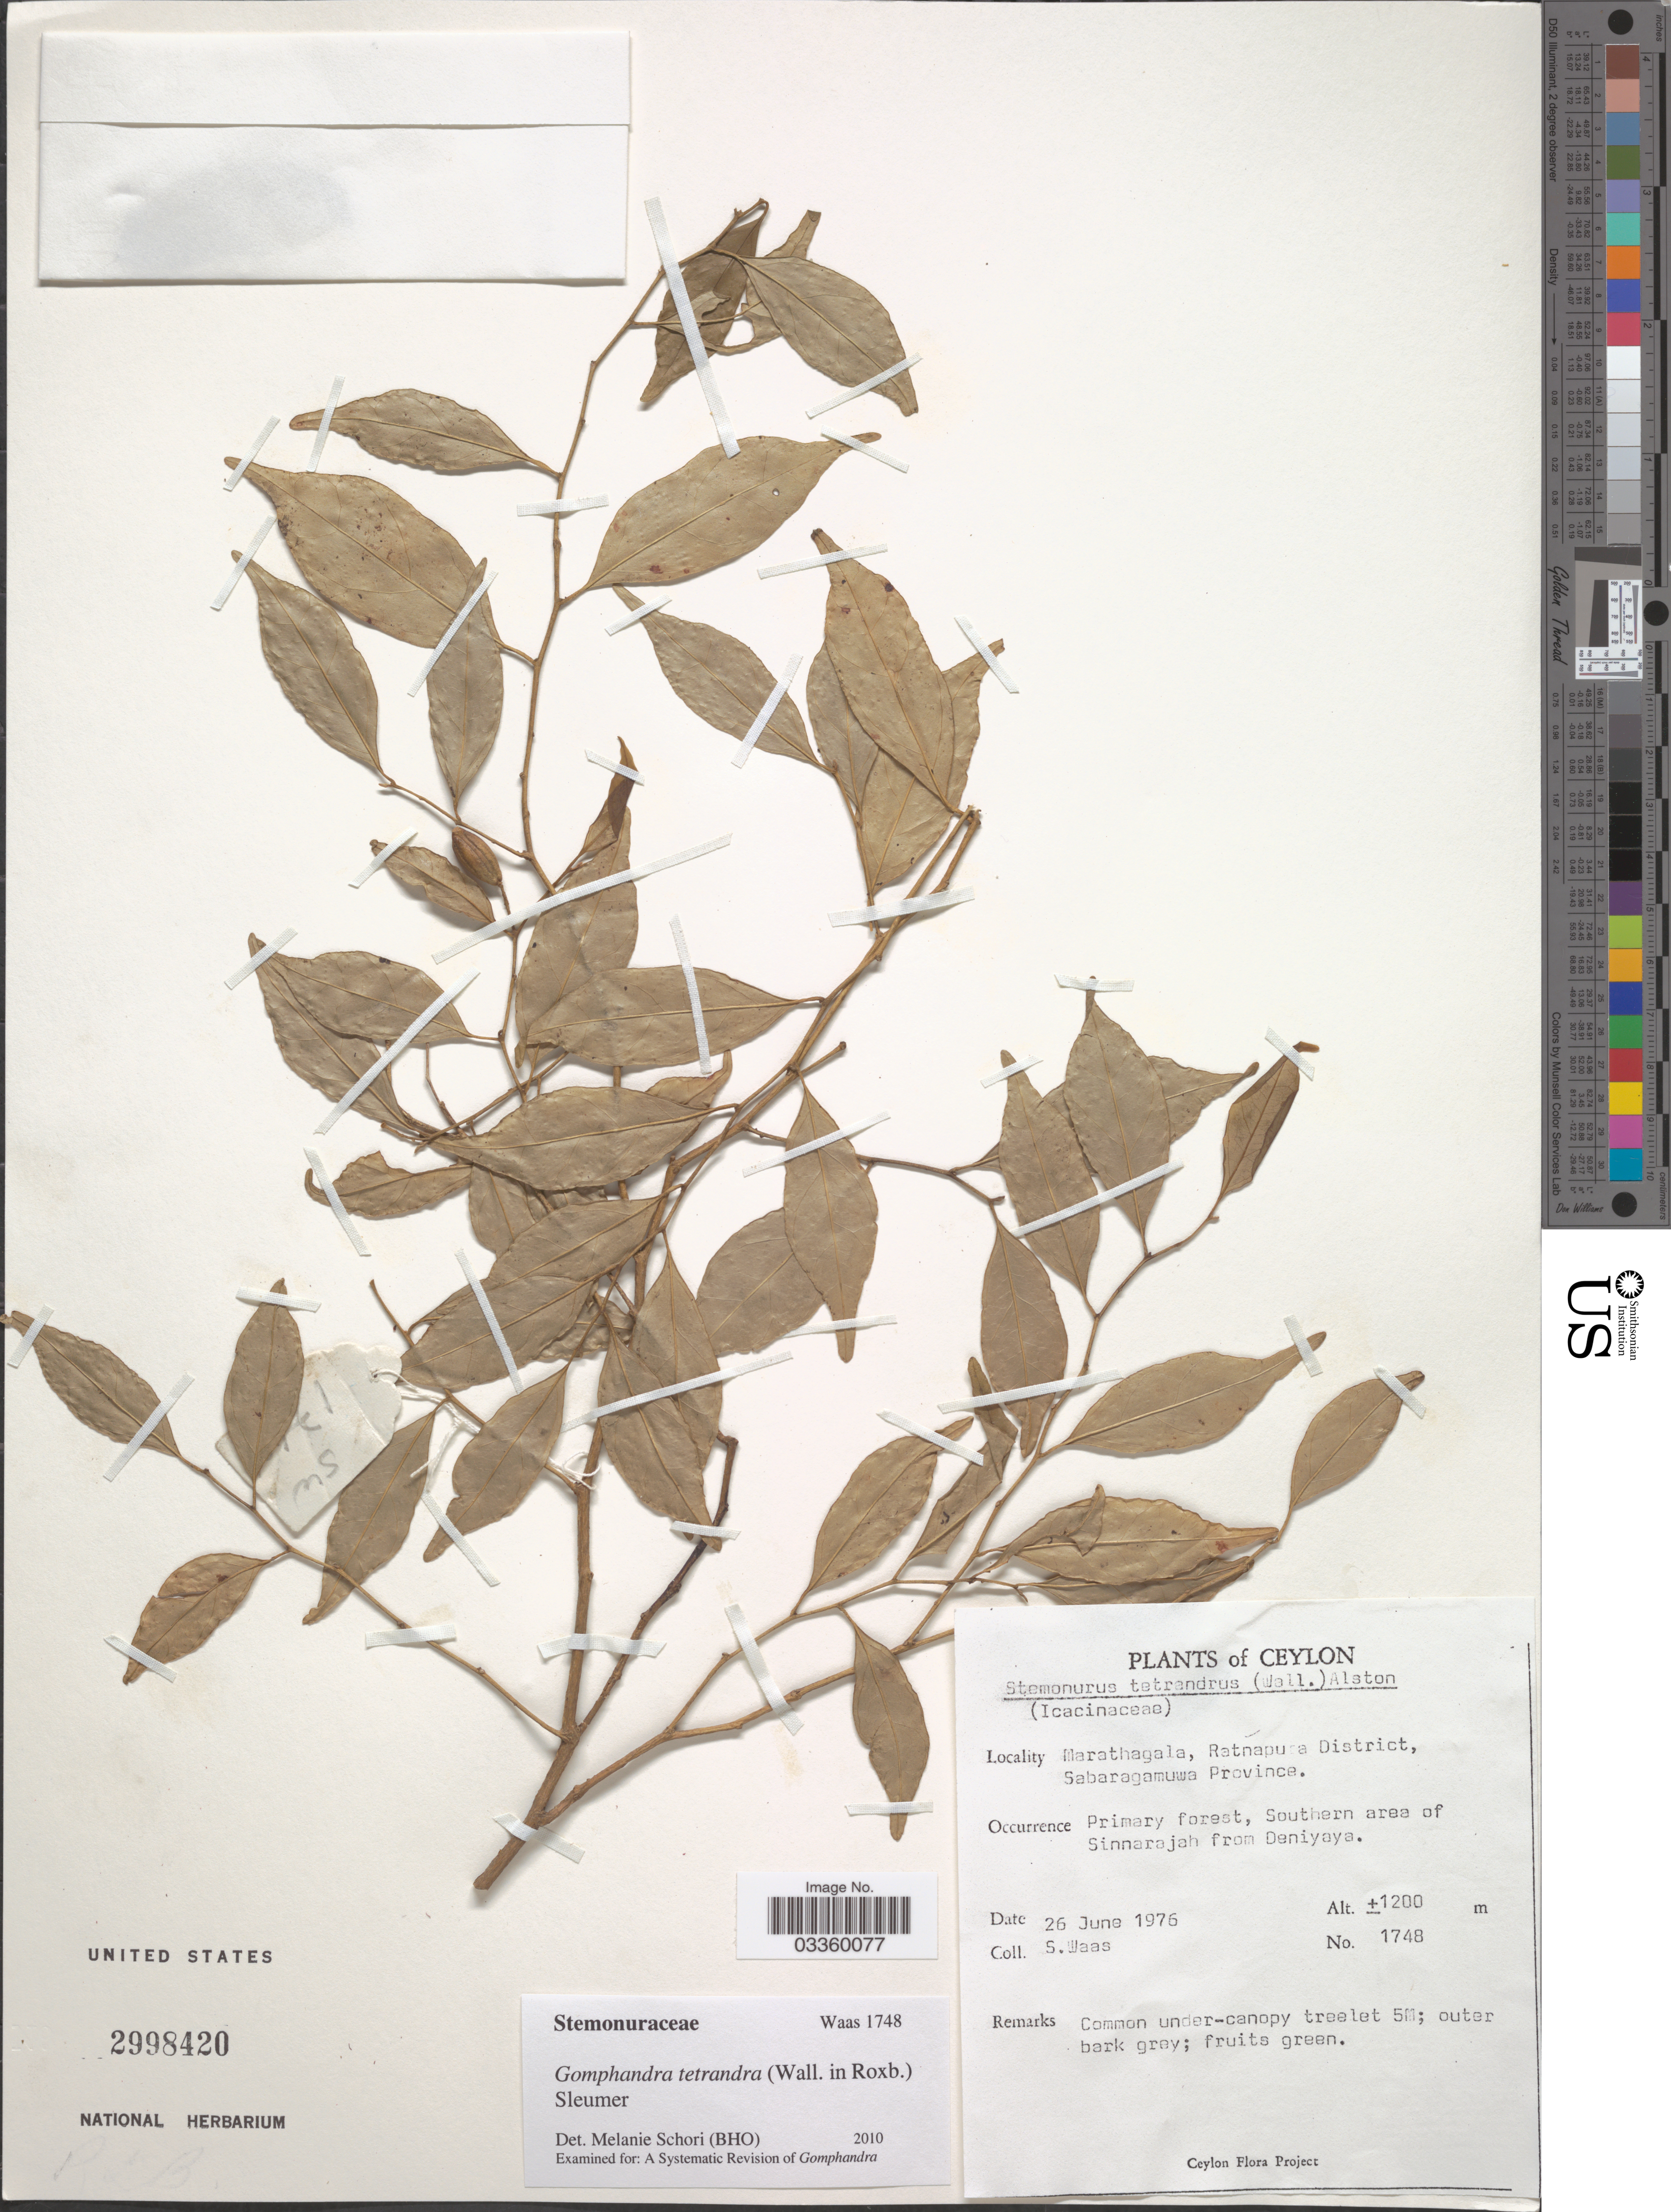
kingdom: Plantae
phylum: Tracheophyta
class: Magnoliopsida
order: Cardiopteridales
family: Stemonuraceae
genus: Gomphandra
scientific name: Gomphandra tetrandra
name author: (Wall.) Sleumer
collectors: S. Waas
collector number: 1748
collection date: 1976-06-26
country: Sri Lanka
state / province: Sabaragamuwa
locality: Ceylon. Marathagala, Ratnapura District. Southern area of Sinnarajah from Deniyaya.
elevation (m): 1200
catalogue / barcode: US 2998420